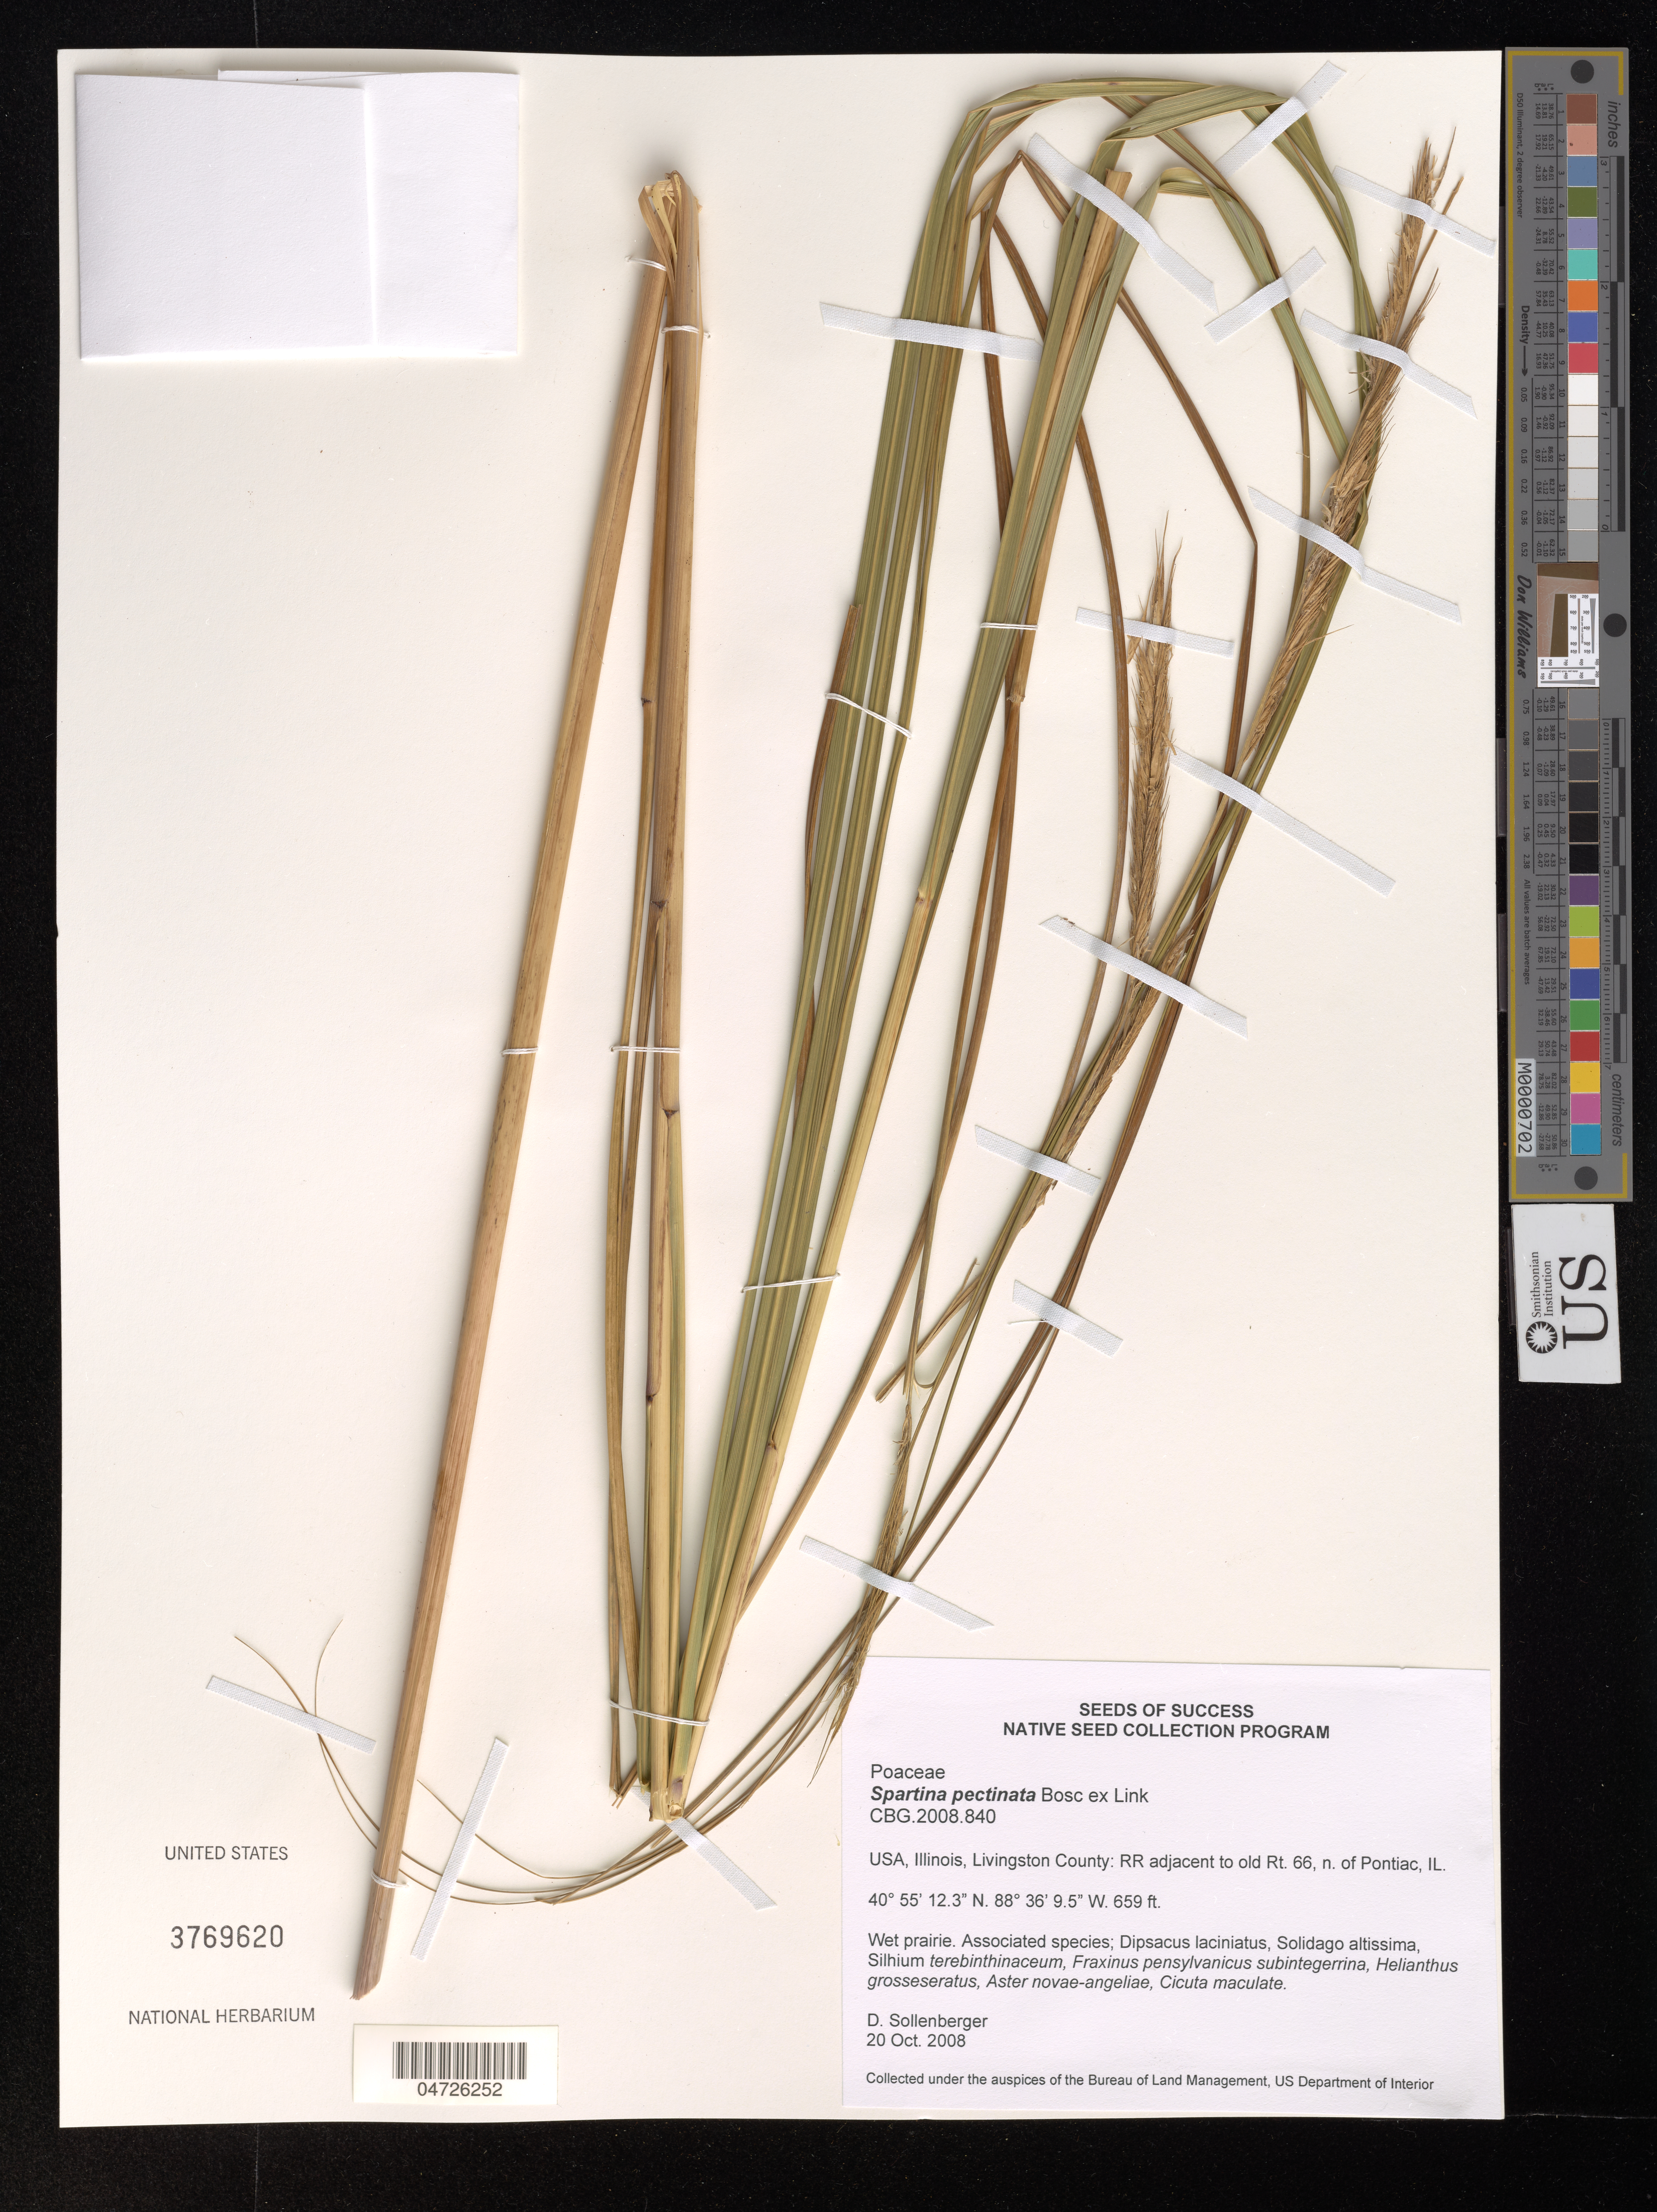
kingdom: Plantae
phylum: Tracheophyta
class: Liliopsida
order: Poales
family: Poaceae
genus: Spartina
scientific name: Spartina pectinata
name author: Link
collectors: D. Sollenberger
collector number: CBG.2008.840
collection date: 2008-10-20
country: United States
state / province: Illinois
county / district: Livingston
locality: Livingston County: RR adjacent to old Rt. 66, n. of Pontiac.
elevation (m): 201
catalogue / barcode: US 3769620